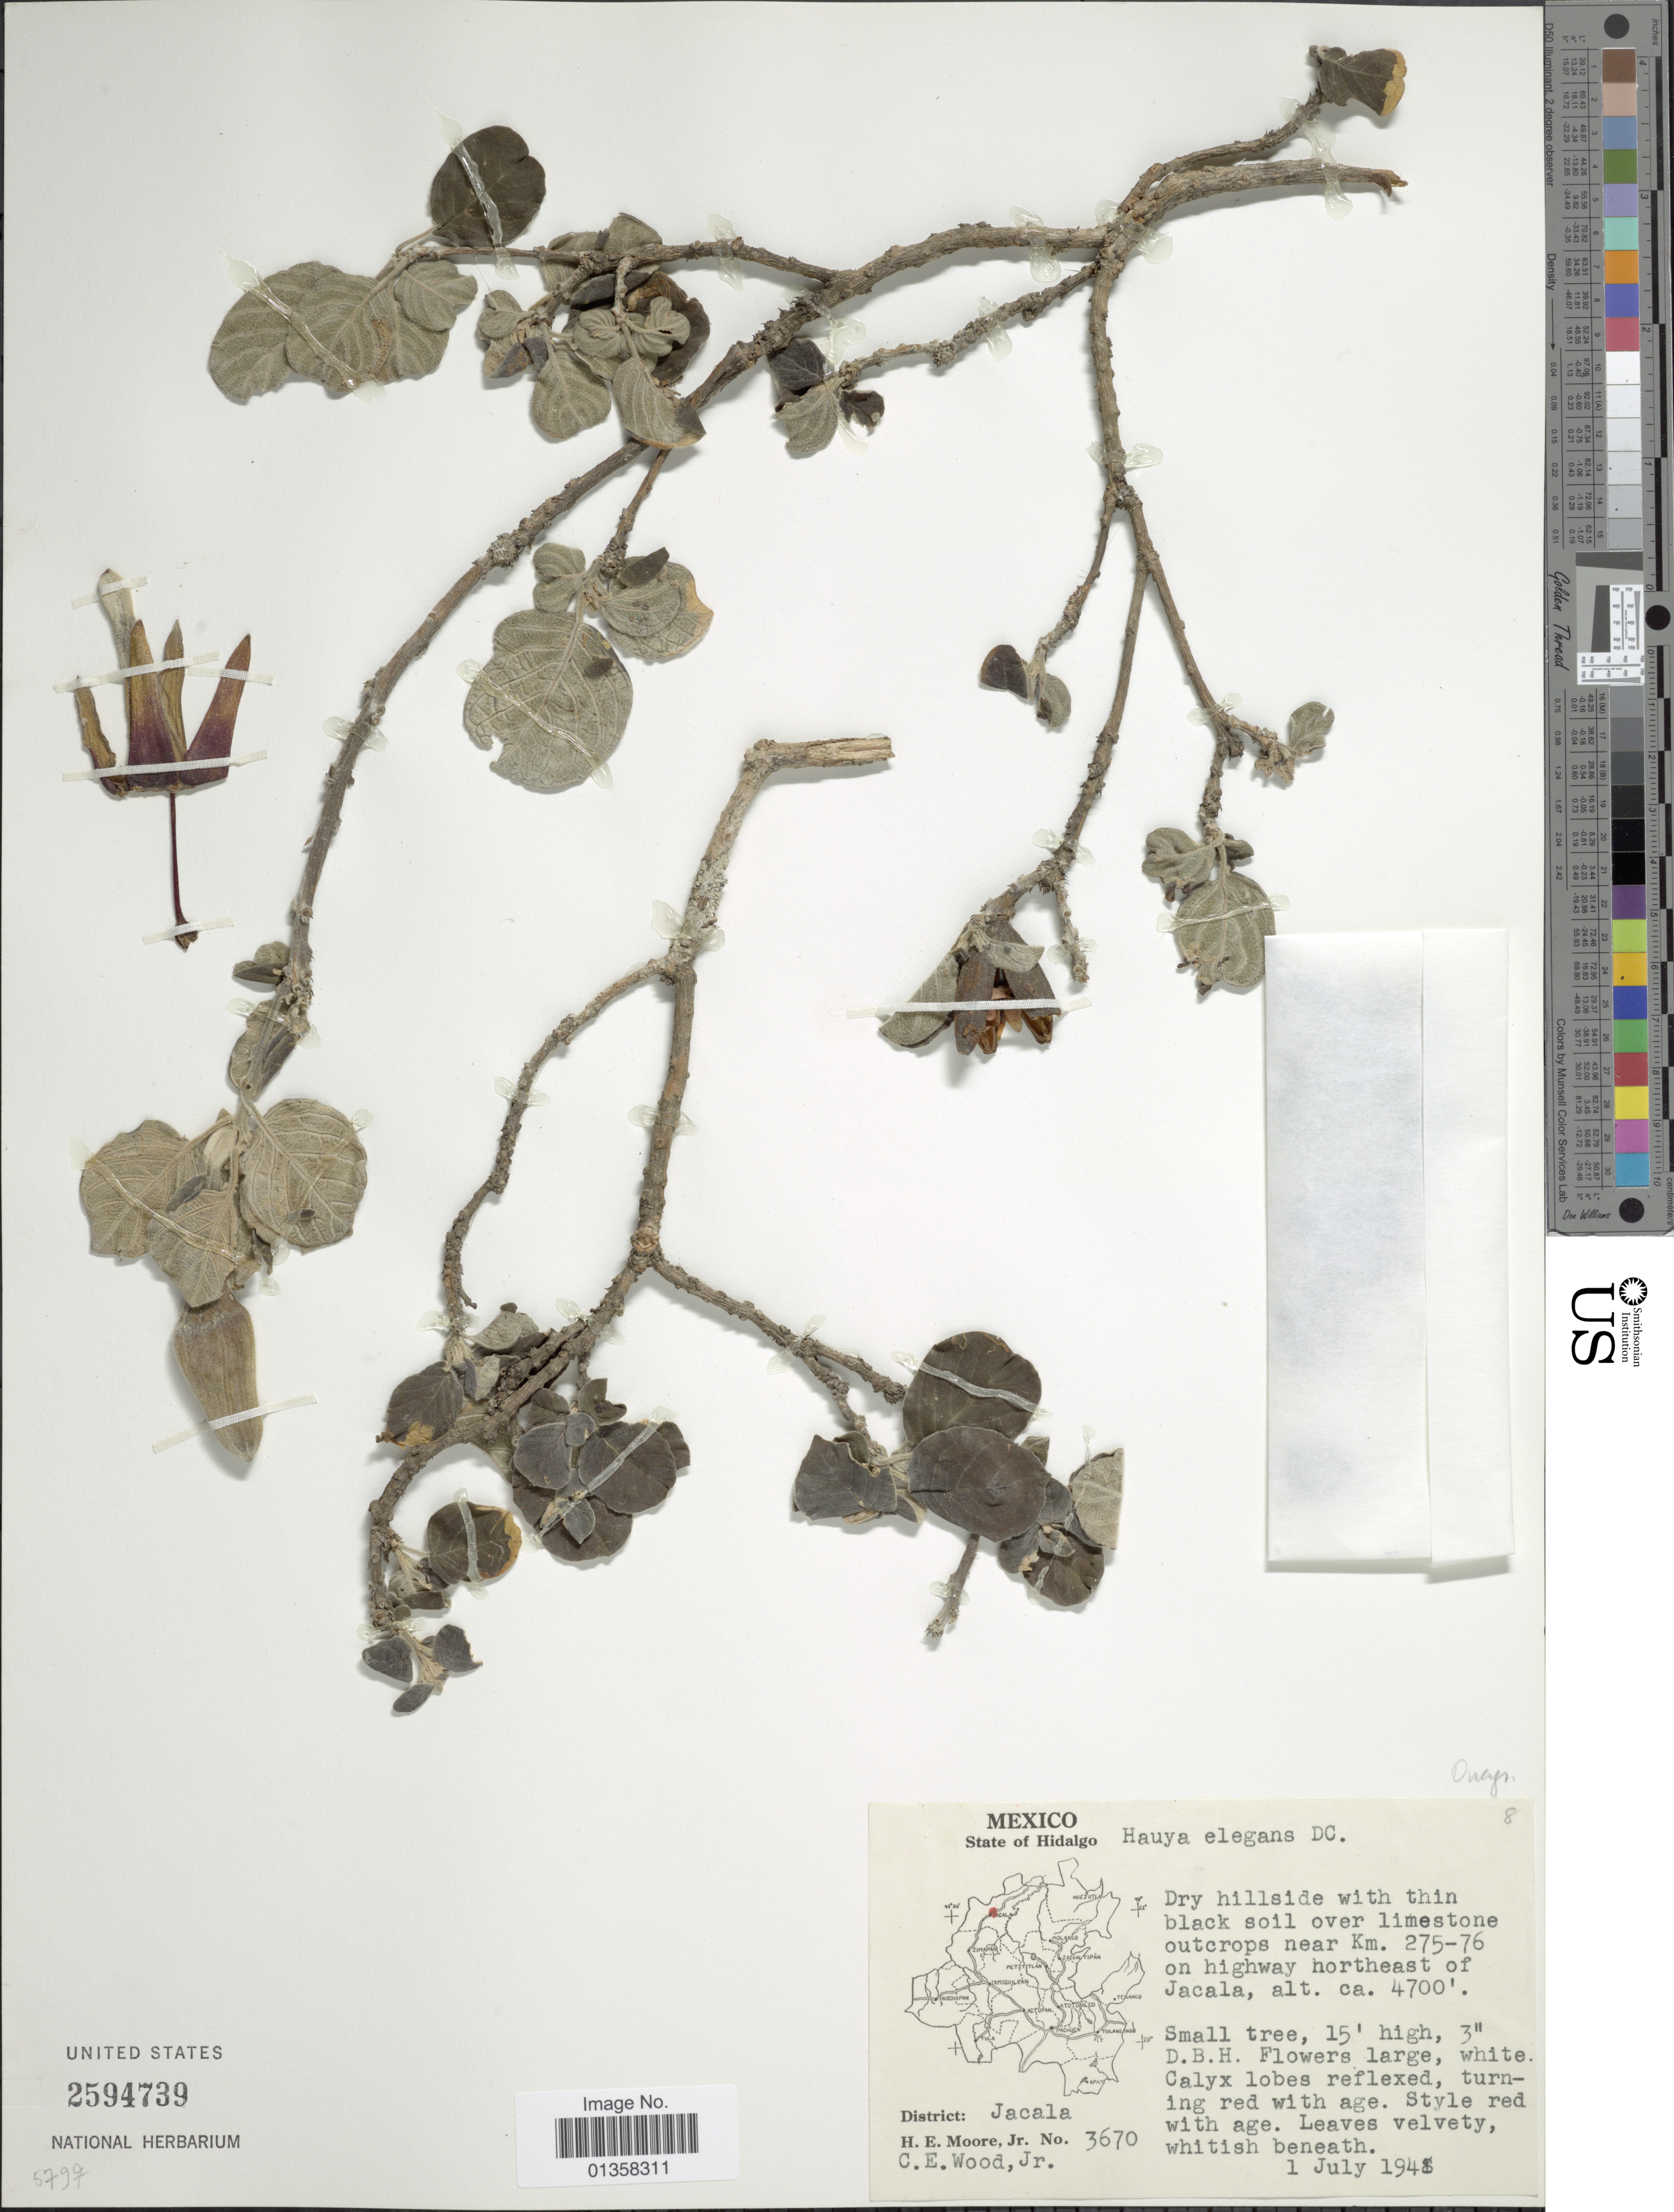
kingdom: Plantae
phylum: Tracheophyta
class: Magnoliopsida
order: Myrtales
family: Onagraceae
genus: Fuchsia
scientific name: Fuchsia x bacillaris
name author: Lindl.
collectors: H. Moore & C. Wood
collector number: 3670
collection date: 1948-07-01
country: Mexico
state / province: Hidalgo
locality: District: Jacala, near Km. 275-76 on highway northeast of Jacala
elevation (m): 1433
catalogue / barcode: US 2594739